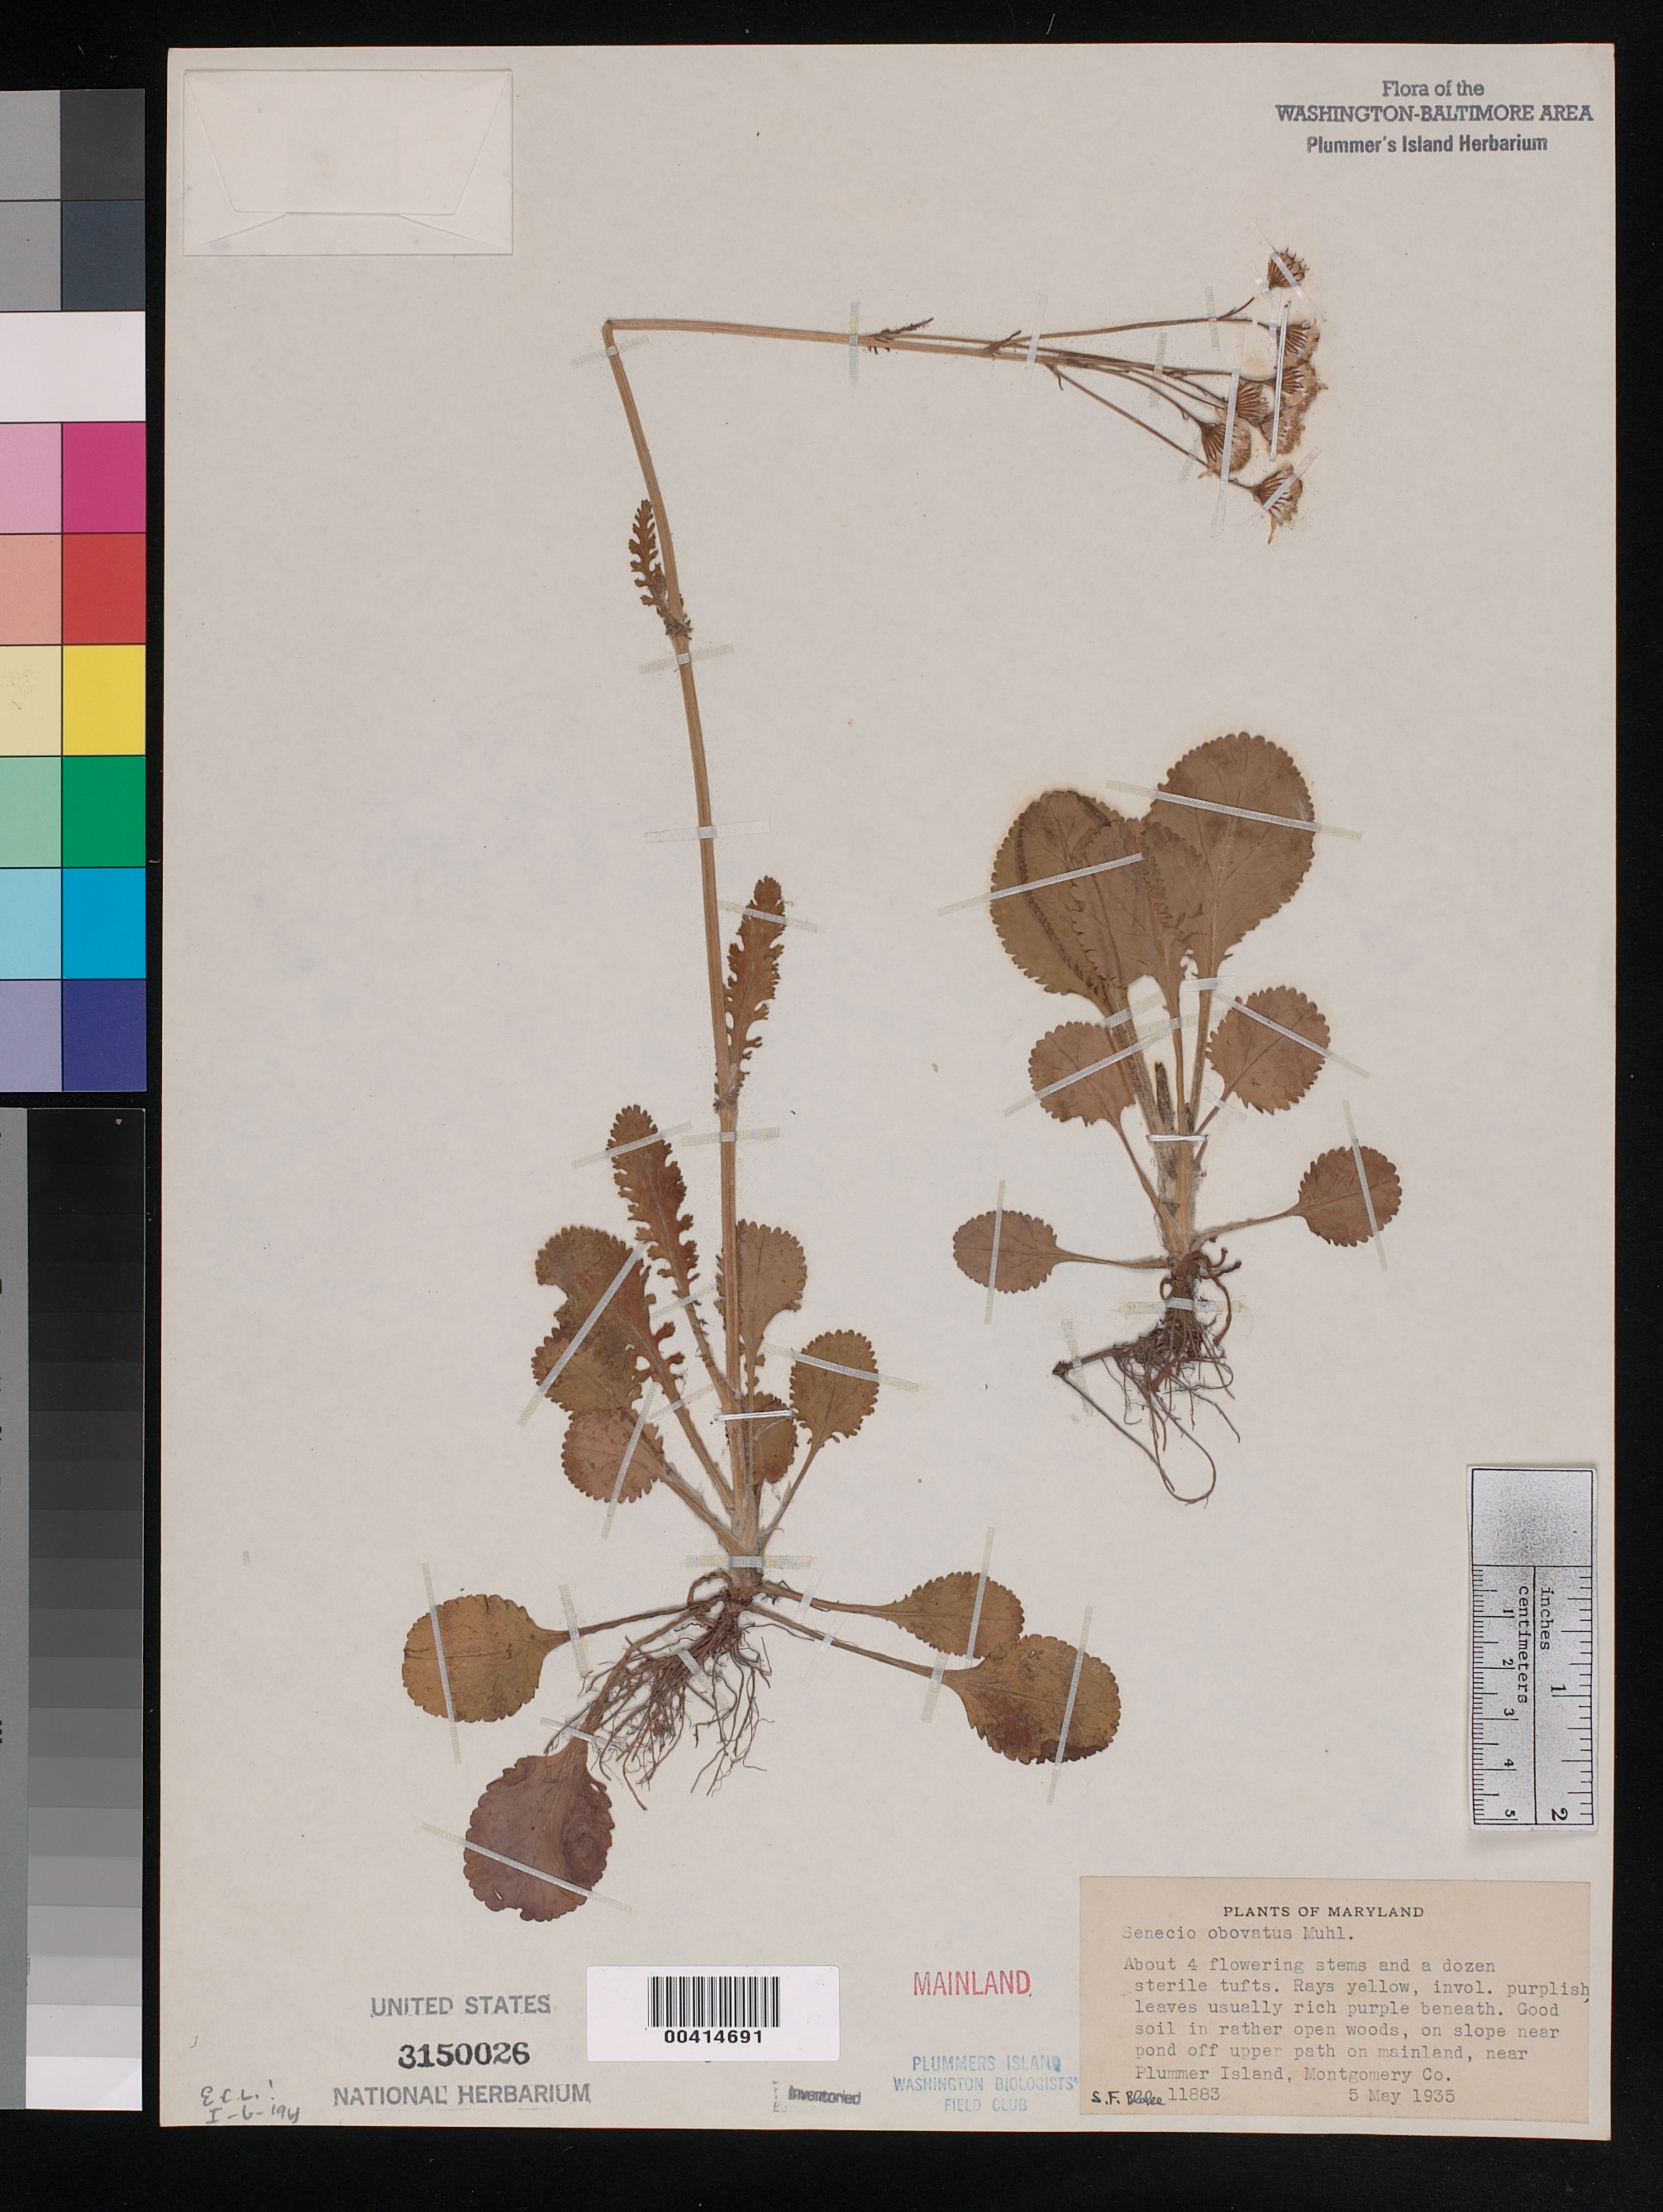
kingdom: Plantae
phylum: Tracheophyta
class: Magnoliopsida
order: Asterales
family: Asteraceae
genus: Packera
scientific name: Packera obovata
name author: (Muhl. ex Willd.) W.A. Weber & Á. Löve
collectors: S. Blake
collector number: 11883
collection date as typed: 05 May 1935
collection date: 1935-05-05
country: United States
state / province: Maryland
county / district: Montgomery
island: Plummers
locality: Plummer's Island; on slope near pond off upper path C. & O. Canal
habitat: Good soil in rather open woods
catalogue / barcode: US 3150026